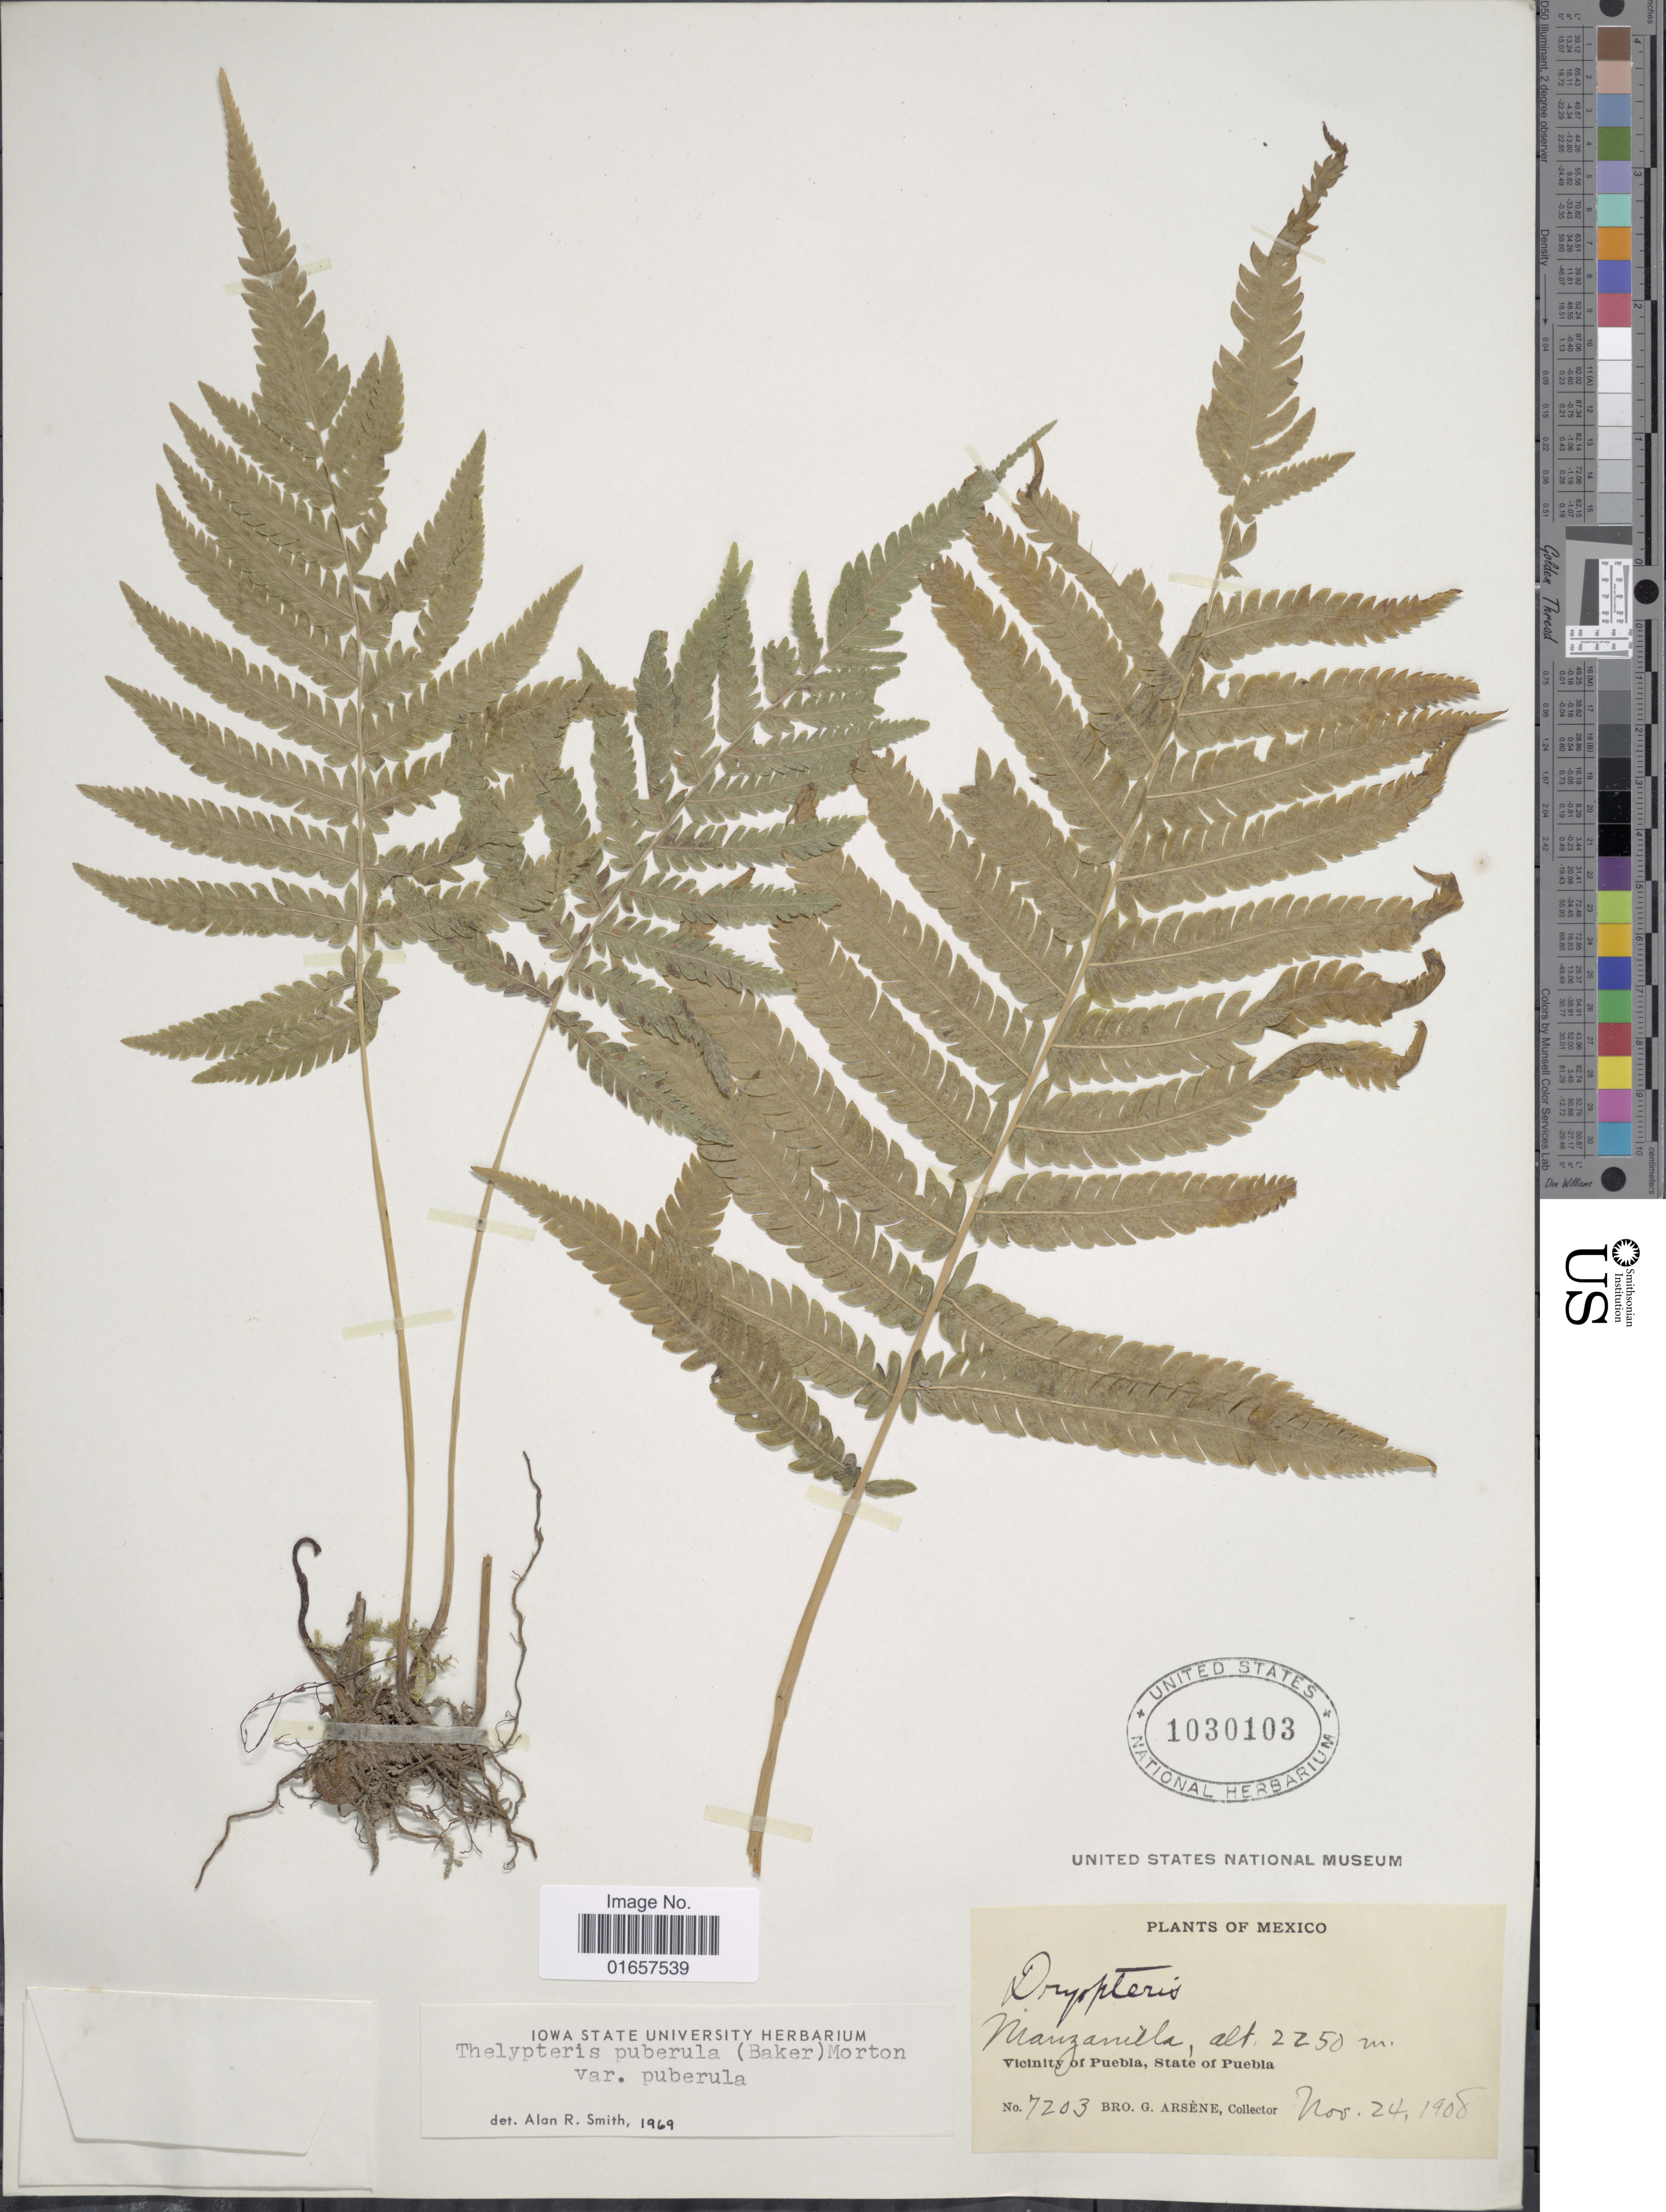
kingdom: Plantae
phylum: Tracheophyta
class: Polypodiopsida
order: Polypodiales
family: Thelypteridaceae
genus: Christella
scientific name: Christella puberula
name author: (Baker) Á. Löve & D. Löve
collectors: Bro. G. Arsène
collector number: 7203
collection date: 1908-11-24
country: Mexico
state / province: Puebla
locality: Manzanilla, Vicinity of Puebla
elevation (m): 2250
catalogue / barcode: US 1030103